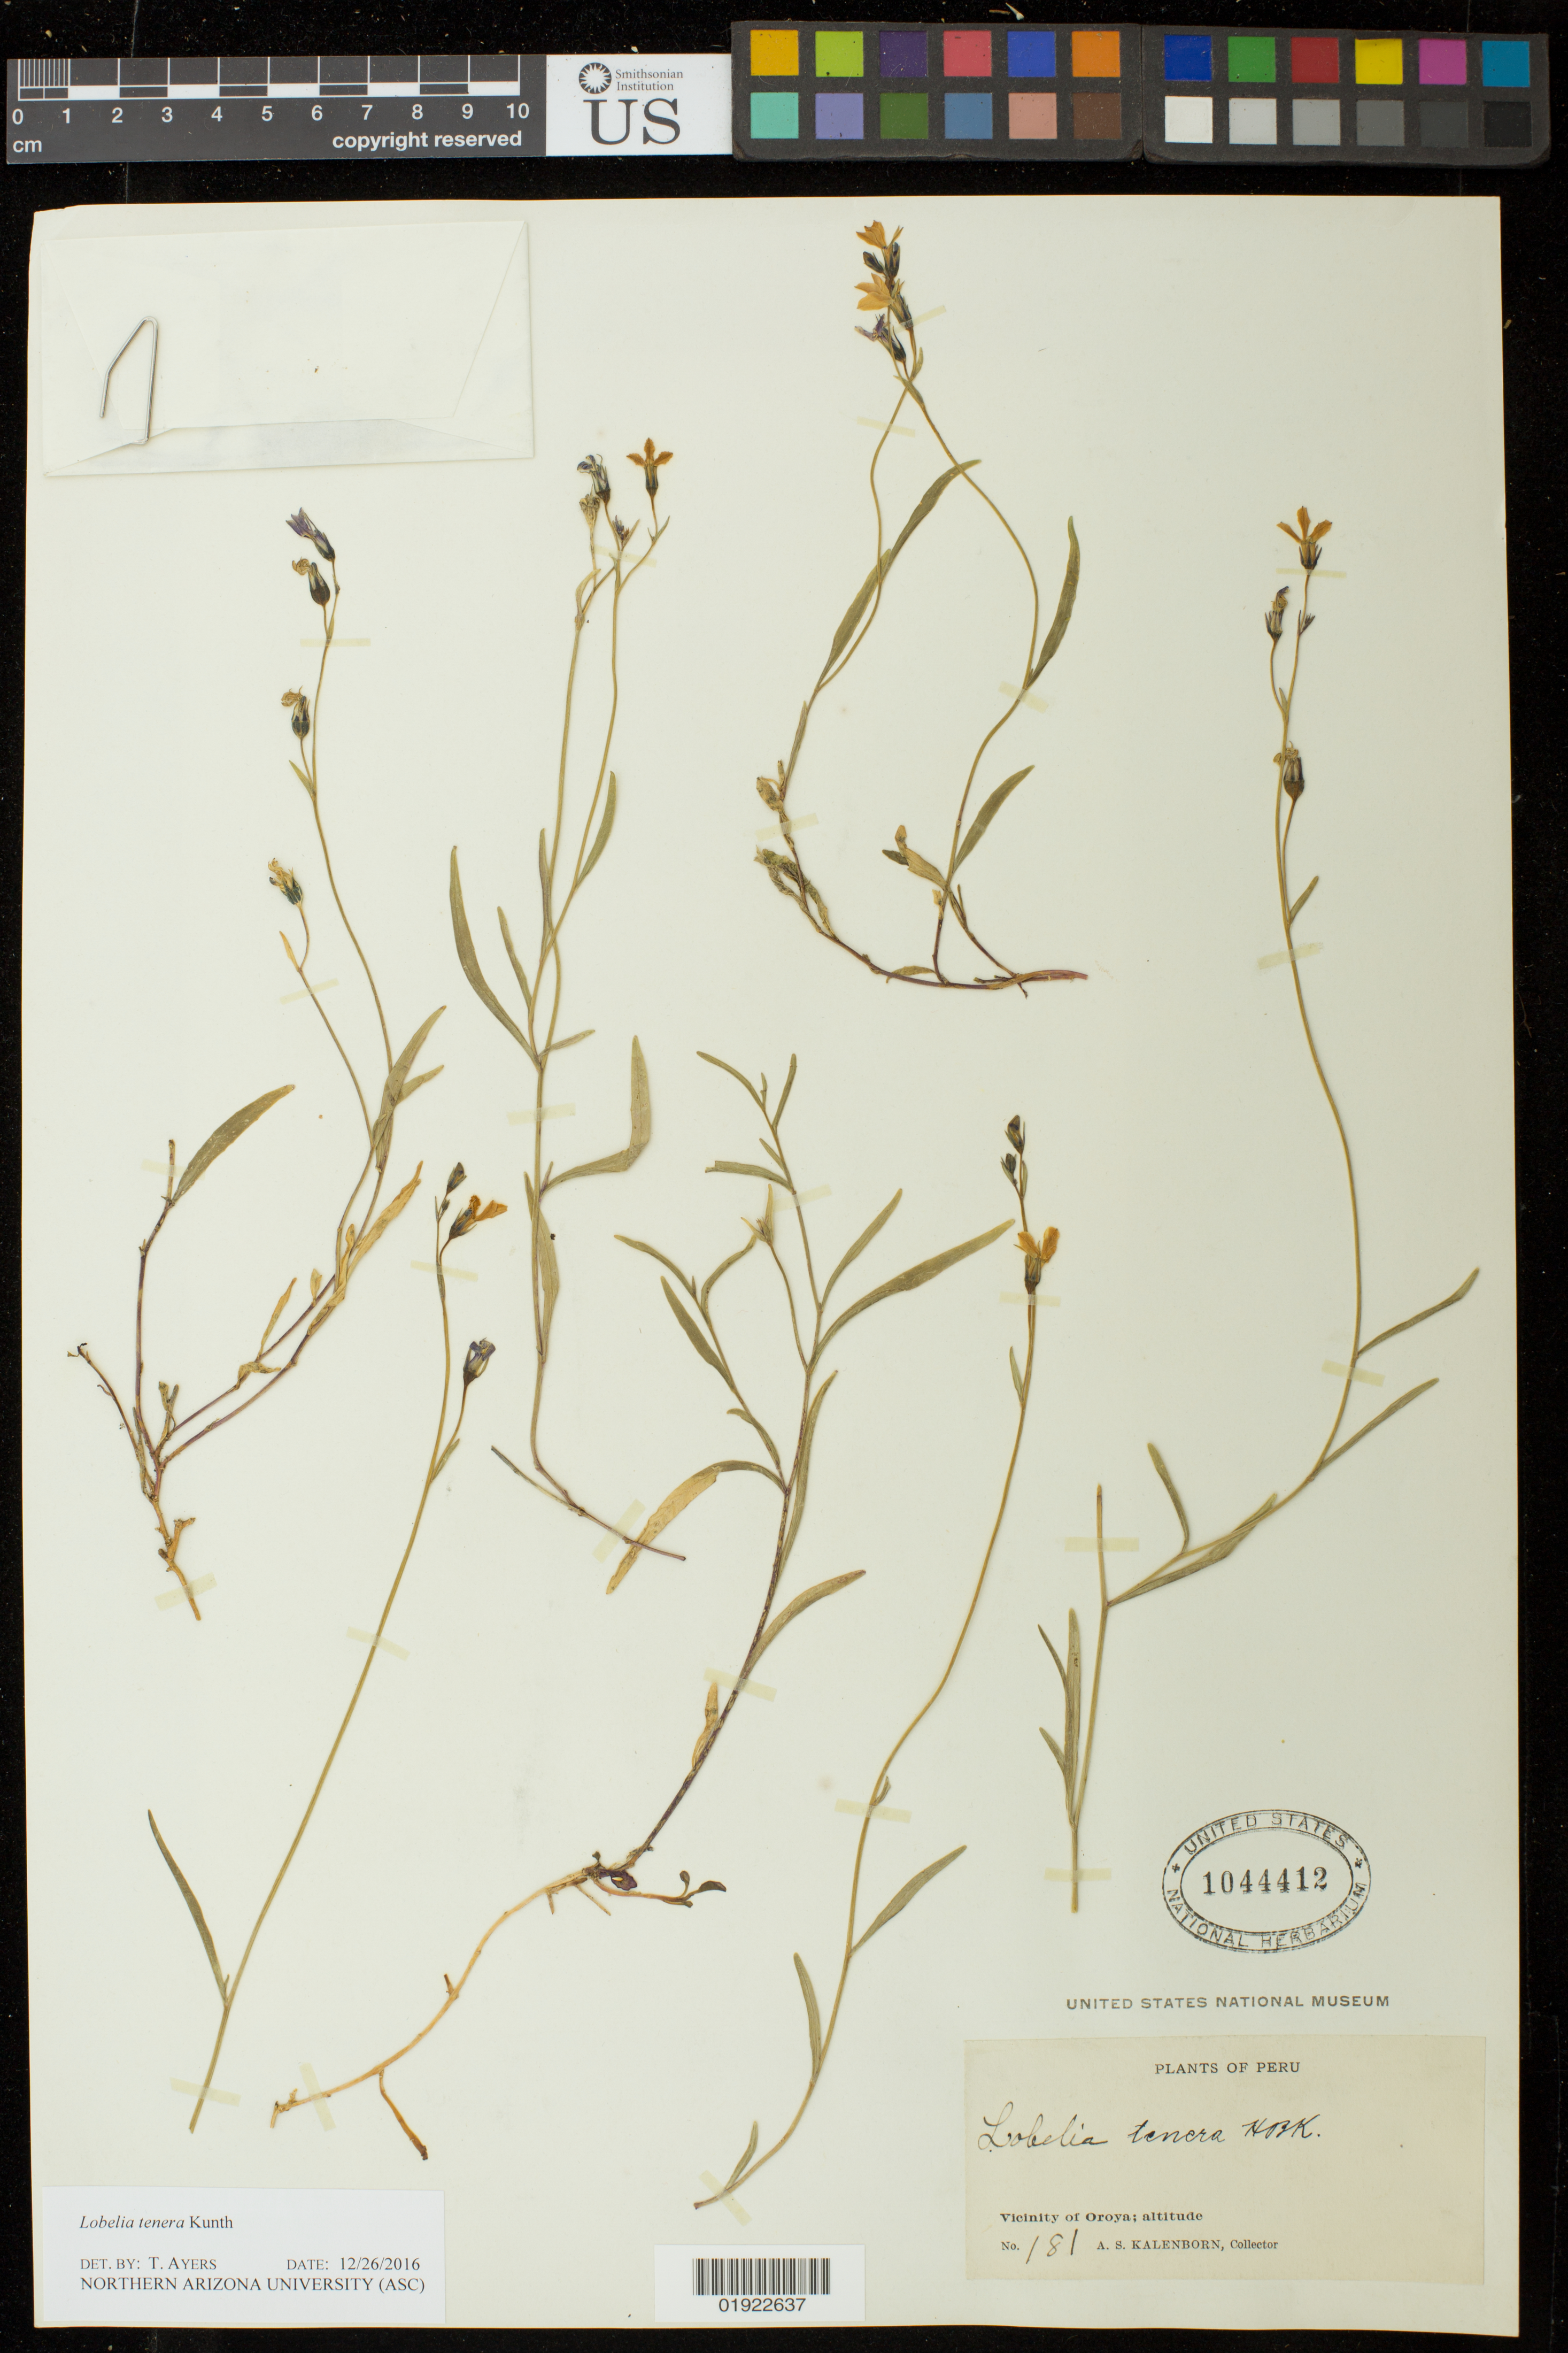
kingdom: Plantae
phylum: Tracheophyta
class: Magnoliopsida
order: Asterales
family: Campanulaceae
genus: Lobelia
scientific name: Lobelia tenera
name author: Kunth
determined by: Ayers, Tina J.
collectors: A. Kalenborn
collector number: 181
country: Peru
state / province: Junín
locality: Vicinity of Oroya.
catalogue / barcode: US 1044412